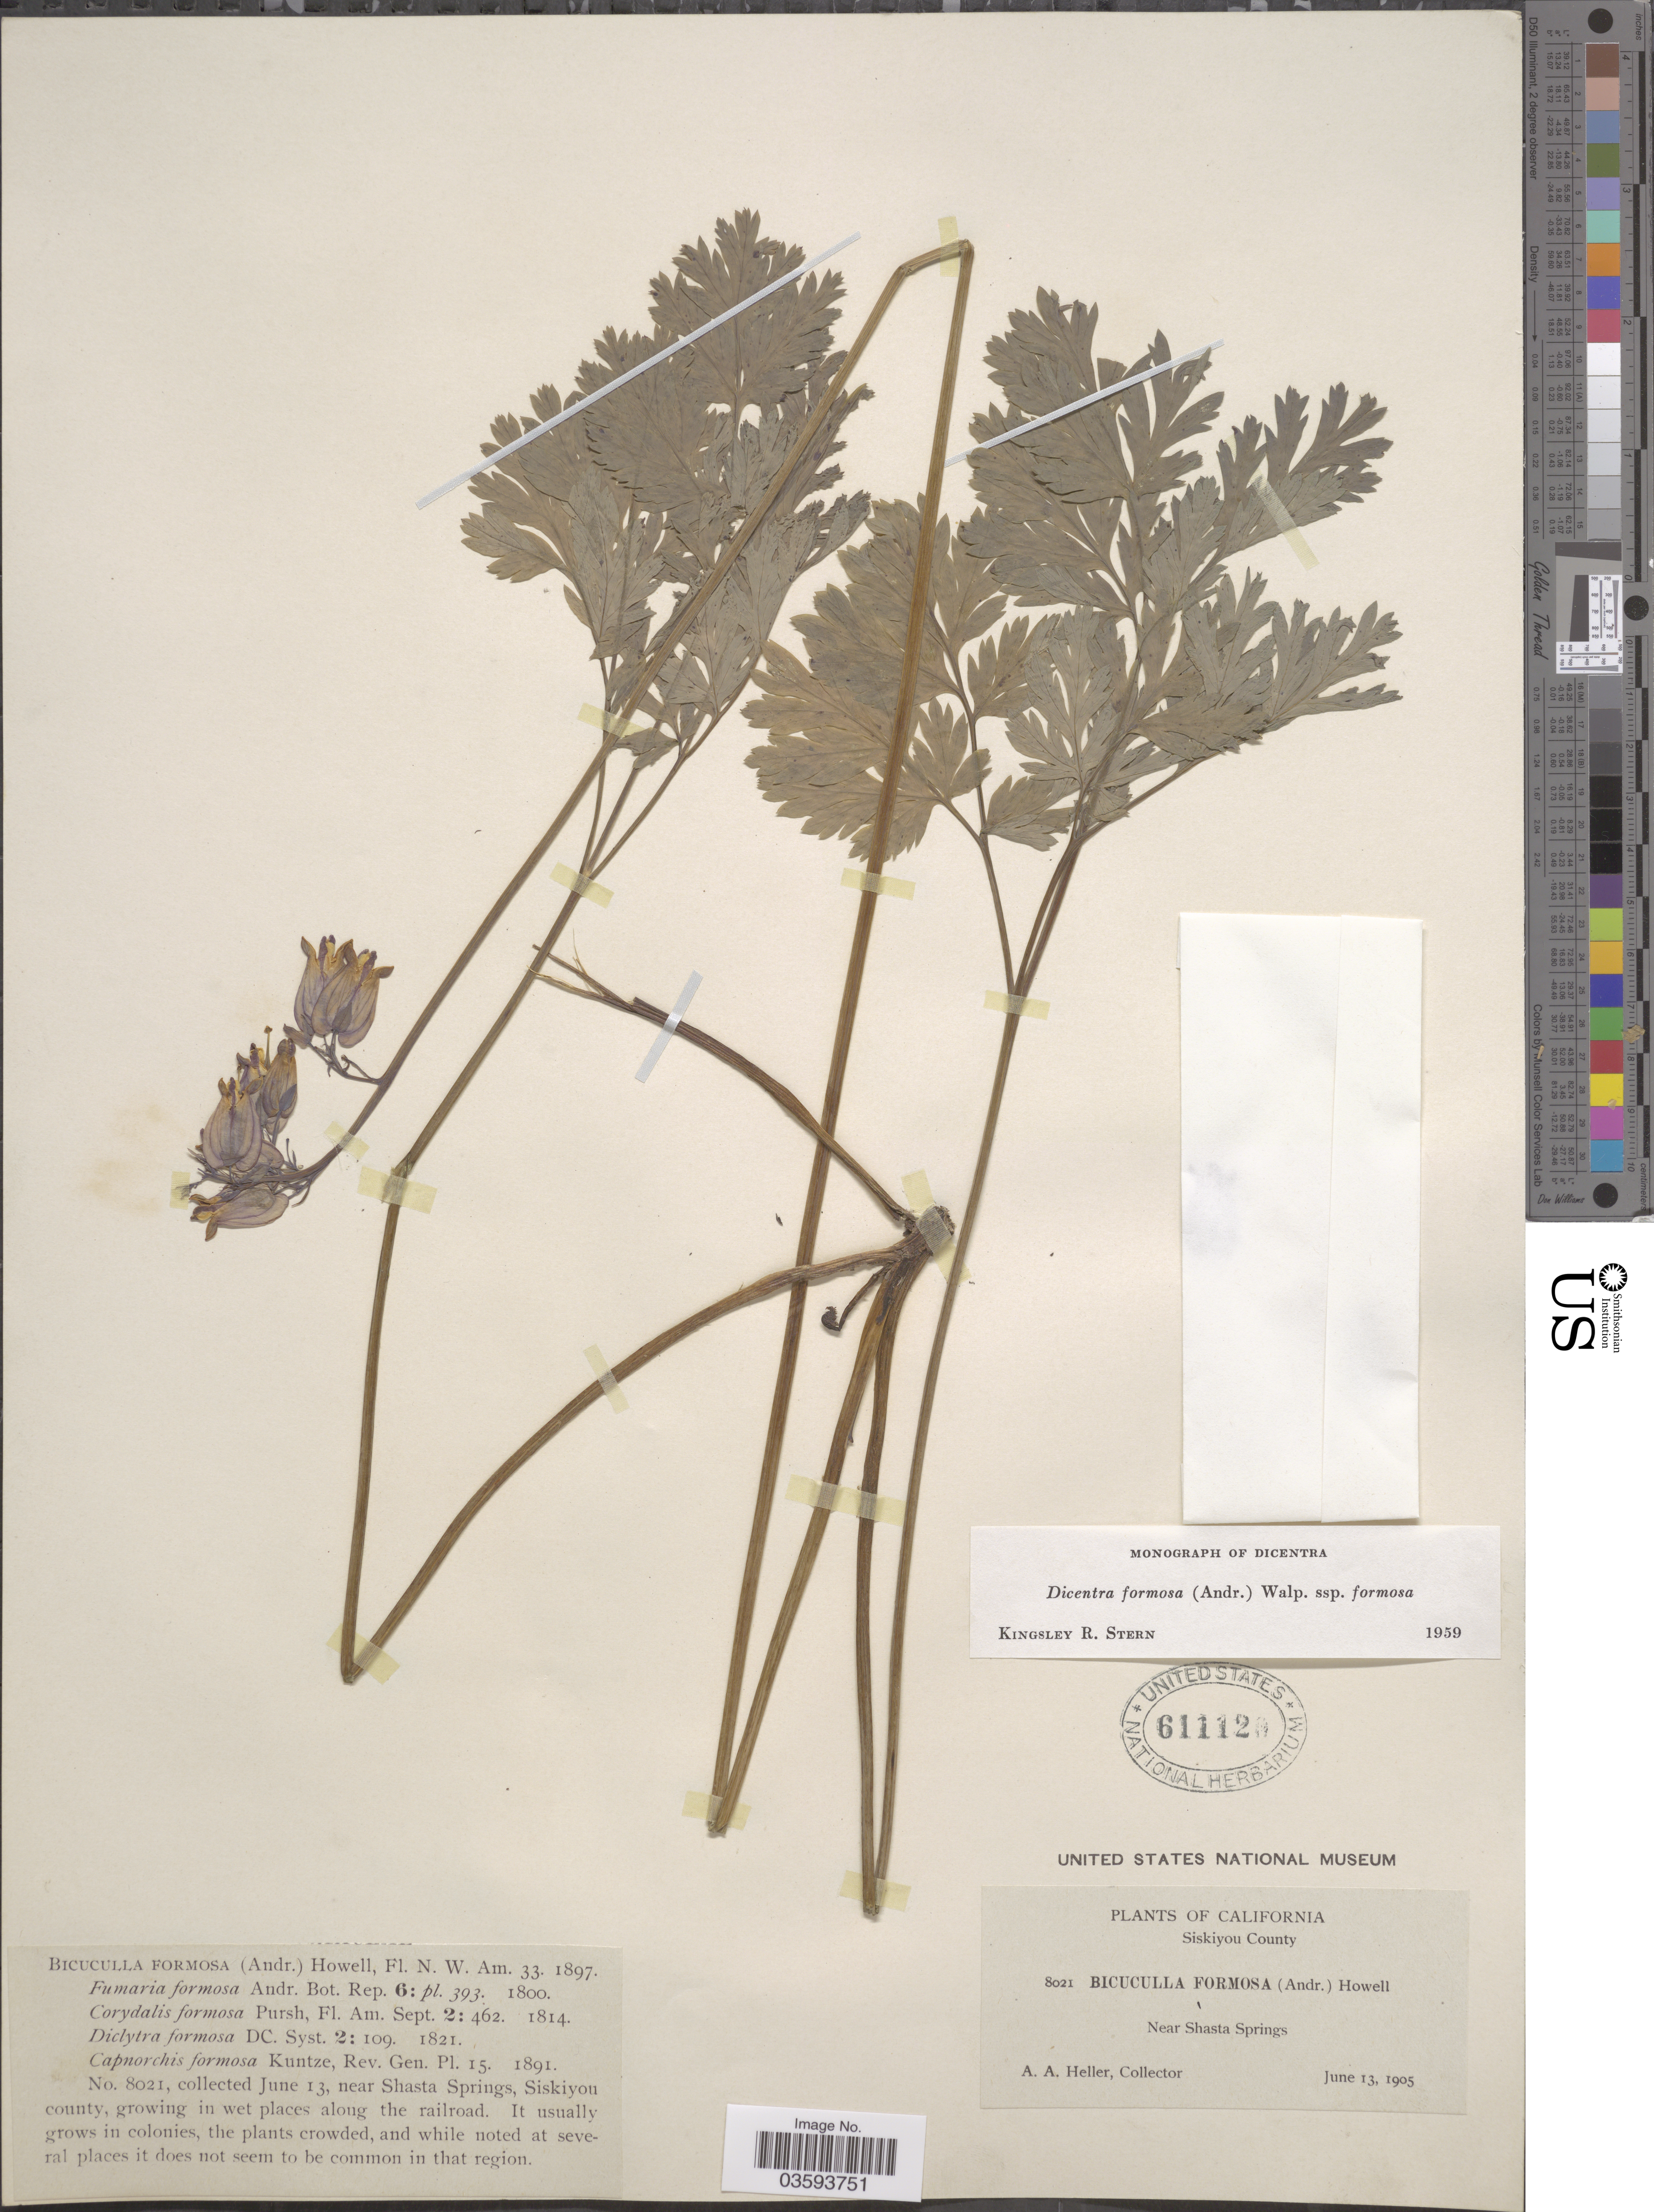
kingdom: Plantae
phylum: Tracheophyta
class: Magnoliopsida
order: Ranunculales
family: Papaveraceae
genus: Dicentra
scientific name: Dicentra formosa subsp. formosa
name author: (Haw.) Walp.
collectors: A. A. Heller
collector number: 8021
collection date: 1905-06-13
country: United States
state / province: California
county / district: Siskiyou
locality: Siskiyou County. Near Shasta Springs.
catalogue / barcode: US 611120